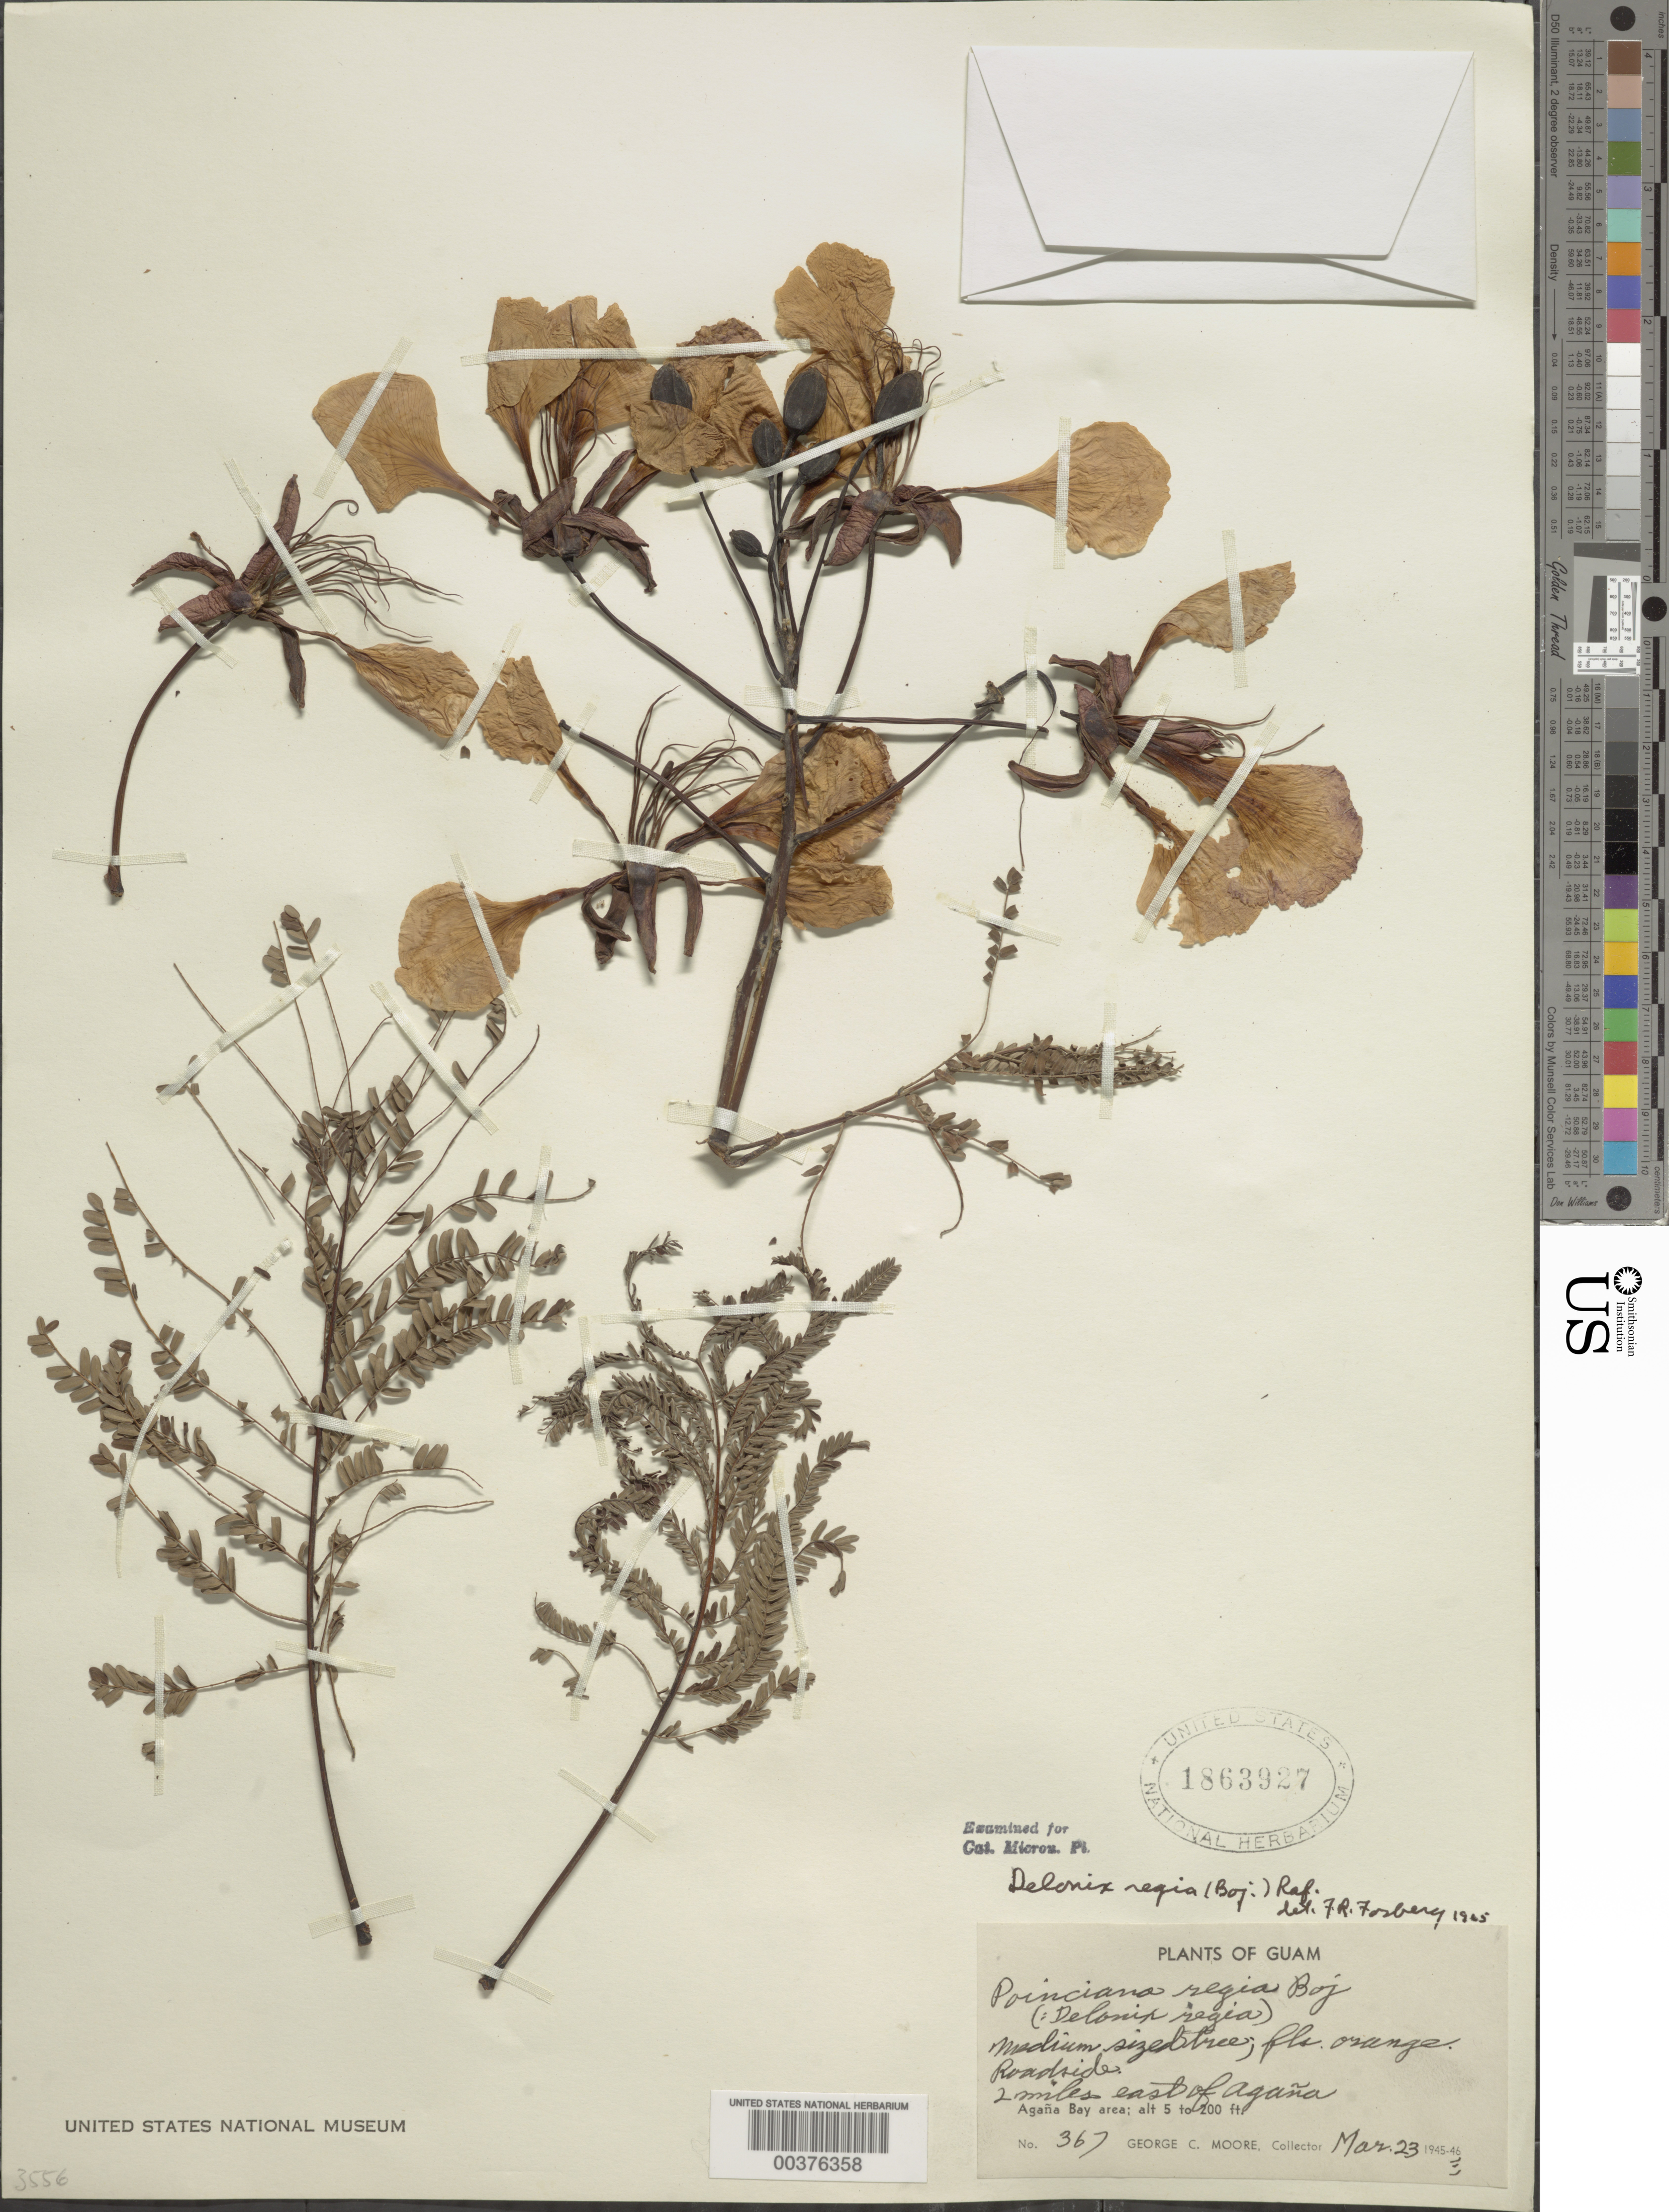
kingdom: Plantae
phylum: Tracheophyta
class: Magnoliopsida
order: Fabales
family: Fabaceae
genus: Delonix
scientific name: Delonix regia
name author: (Bojer ex Hook.) Raf.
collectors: G. C. Moore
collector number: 367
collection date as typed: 23 Mar 1946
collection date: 1946-03-23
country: Guam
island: Guam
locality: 2 mi e of agana; agana bay area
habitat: Roadside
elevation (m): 2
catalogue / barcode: US 1863927